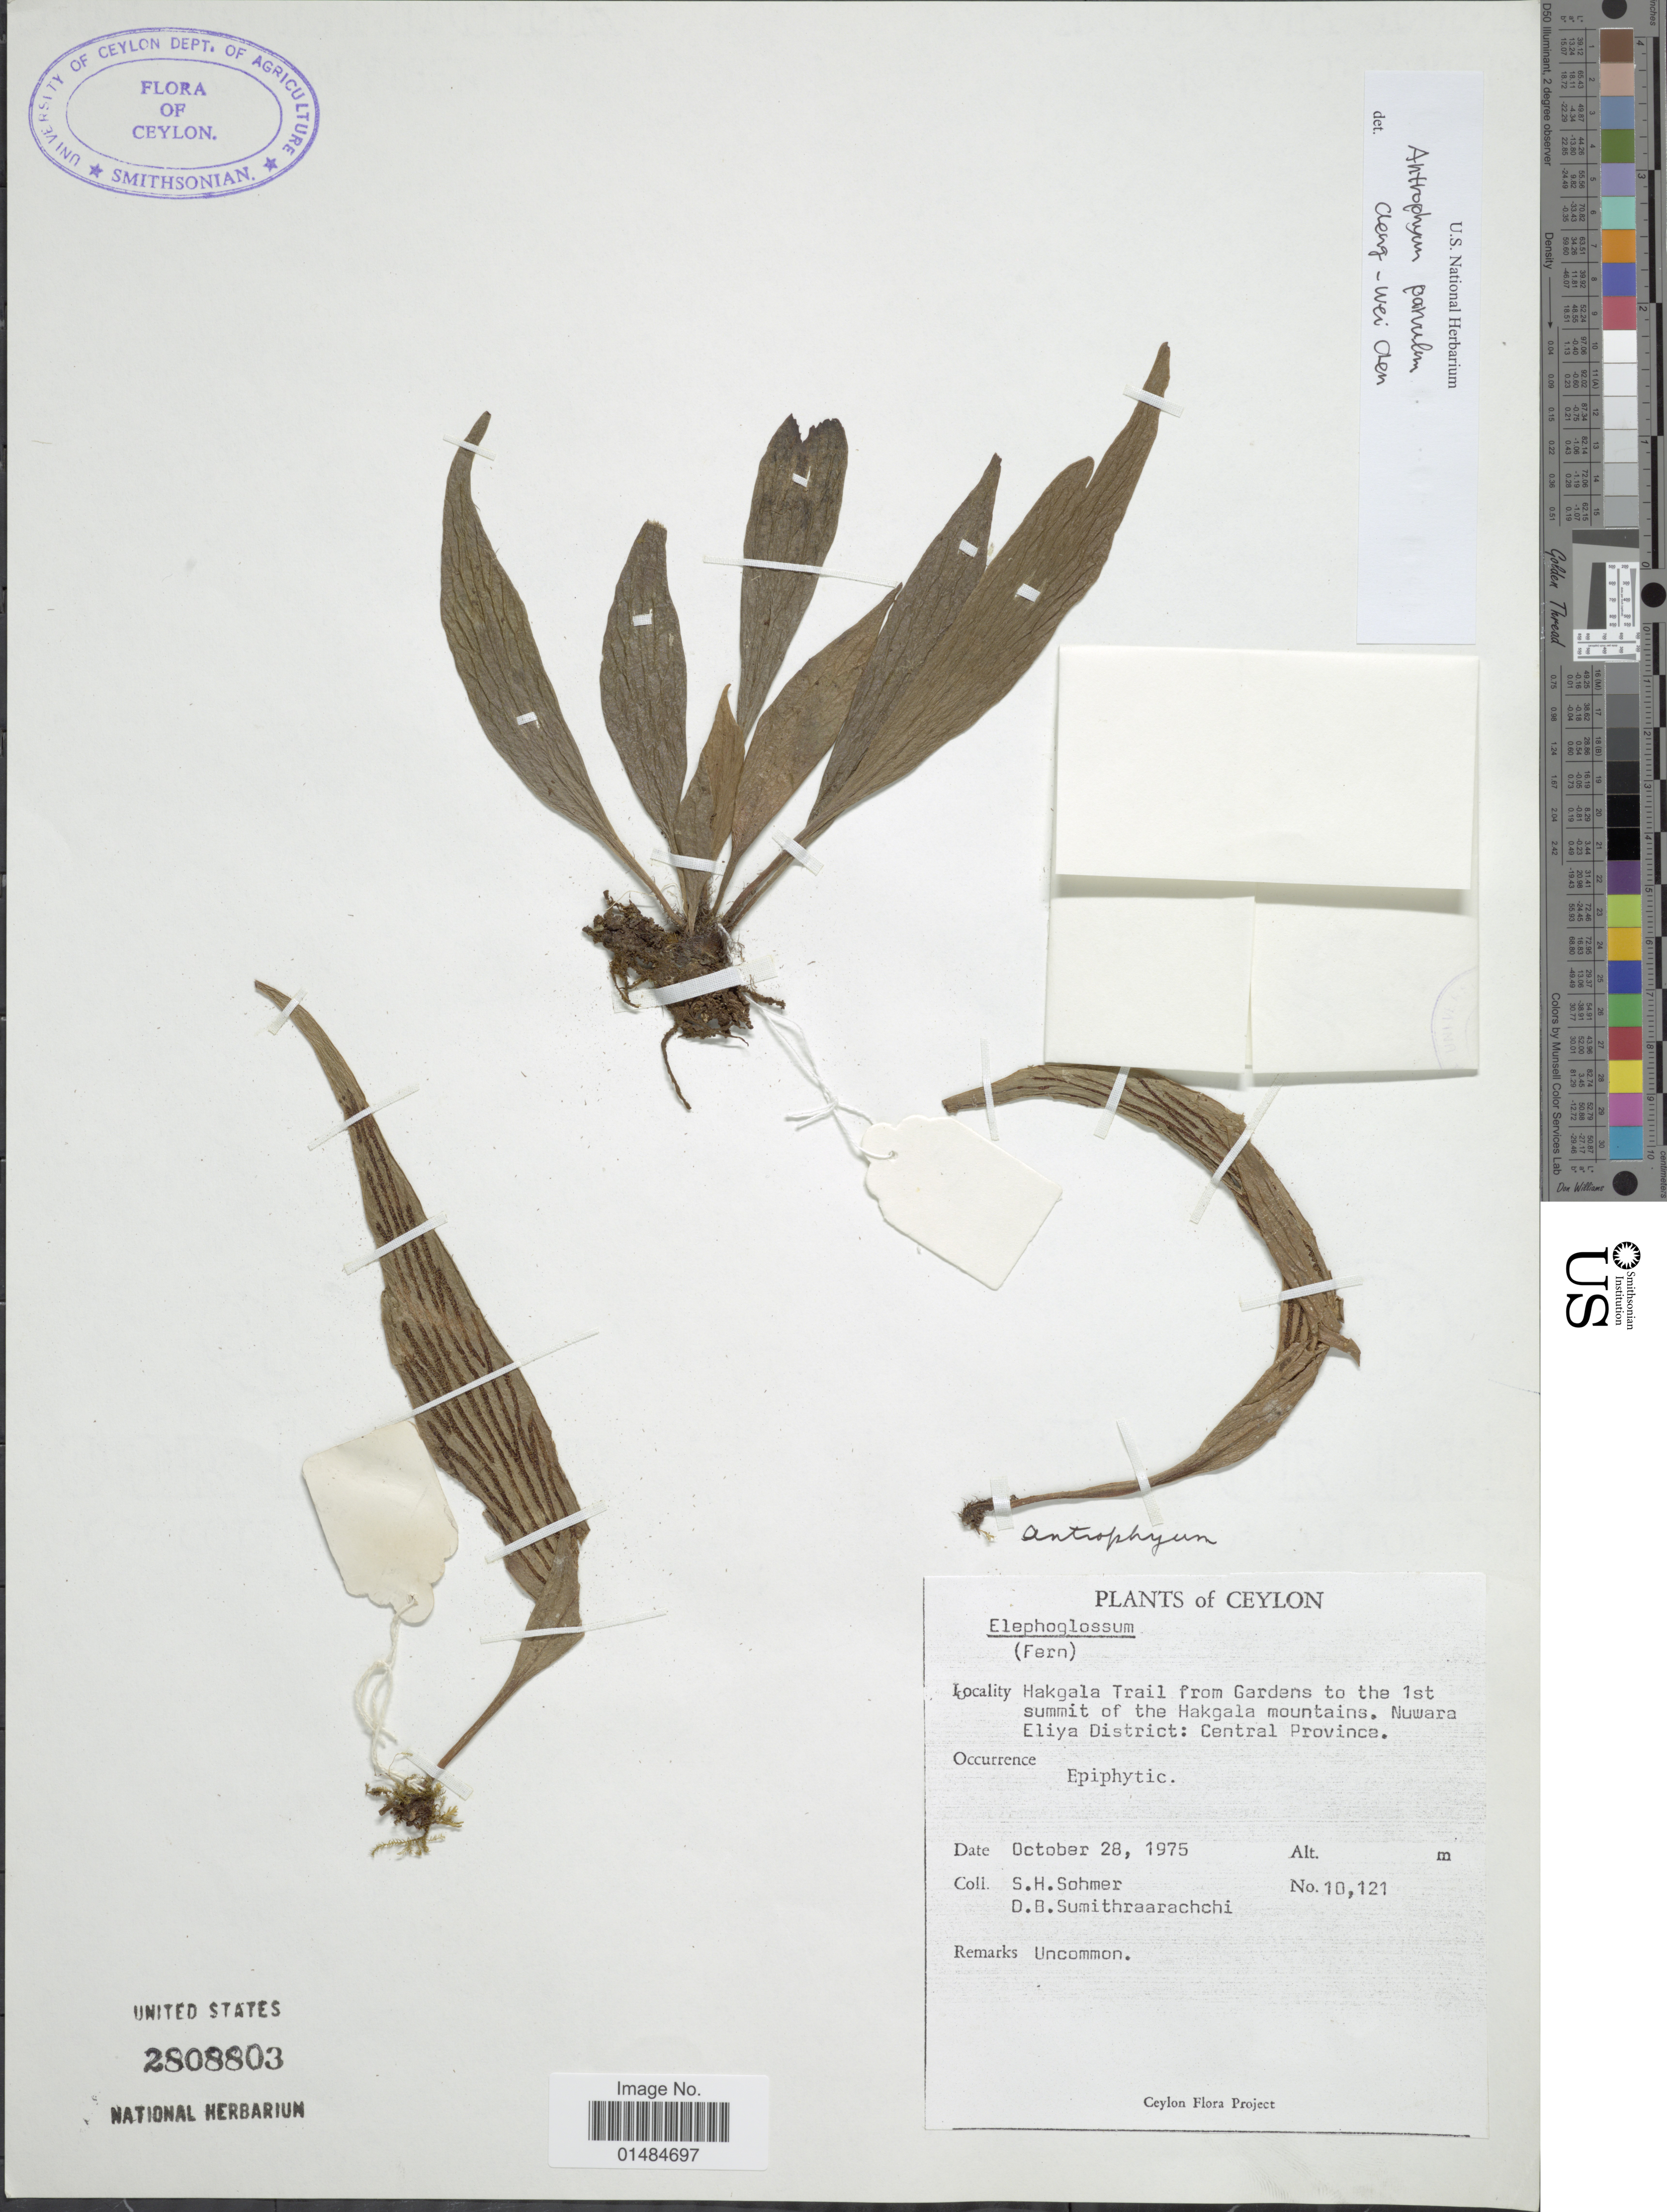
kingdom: Plantae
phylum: Tracheophyta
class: Polypodiopsida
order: Polypodiales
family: Pteridaceae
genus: Antrophyum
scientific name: Antrophyum parvulum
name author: Blume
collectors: S. H. Sohmer & D. Sumithrarachchi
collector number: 10121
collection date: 1975-10-28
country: Sri Lanka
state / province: Central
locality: Ceylon, Hakgala Trail from Gardens to the 1st summit of the Hakgala mountains. Nuwara Eliya District: Central Province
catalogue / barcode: US 2808803